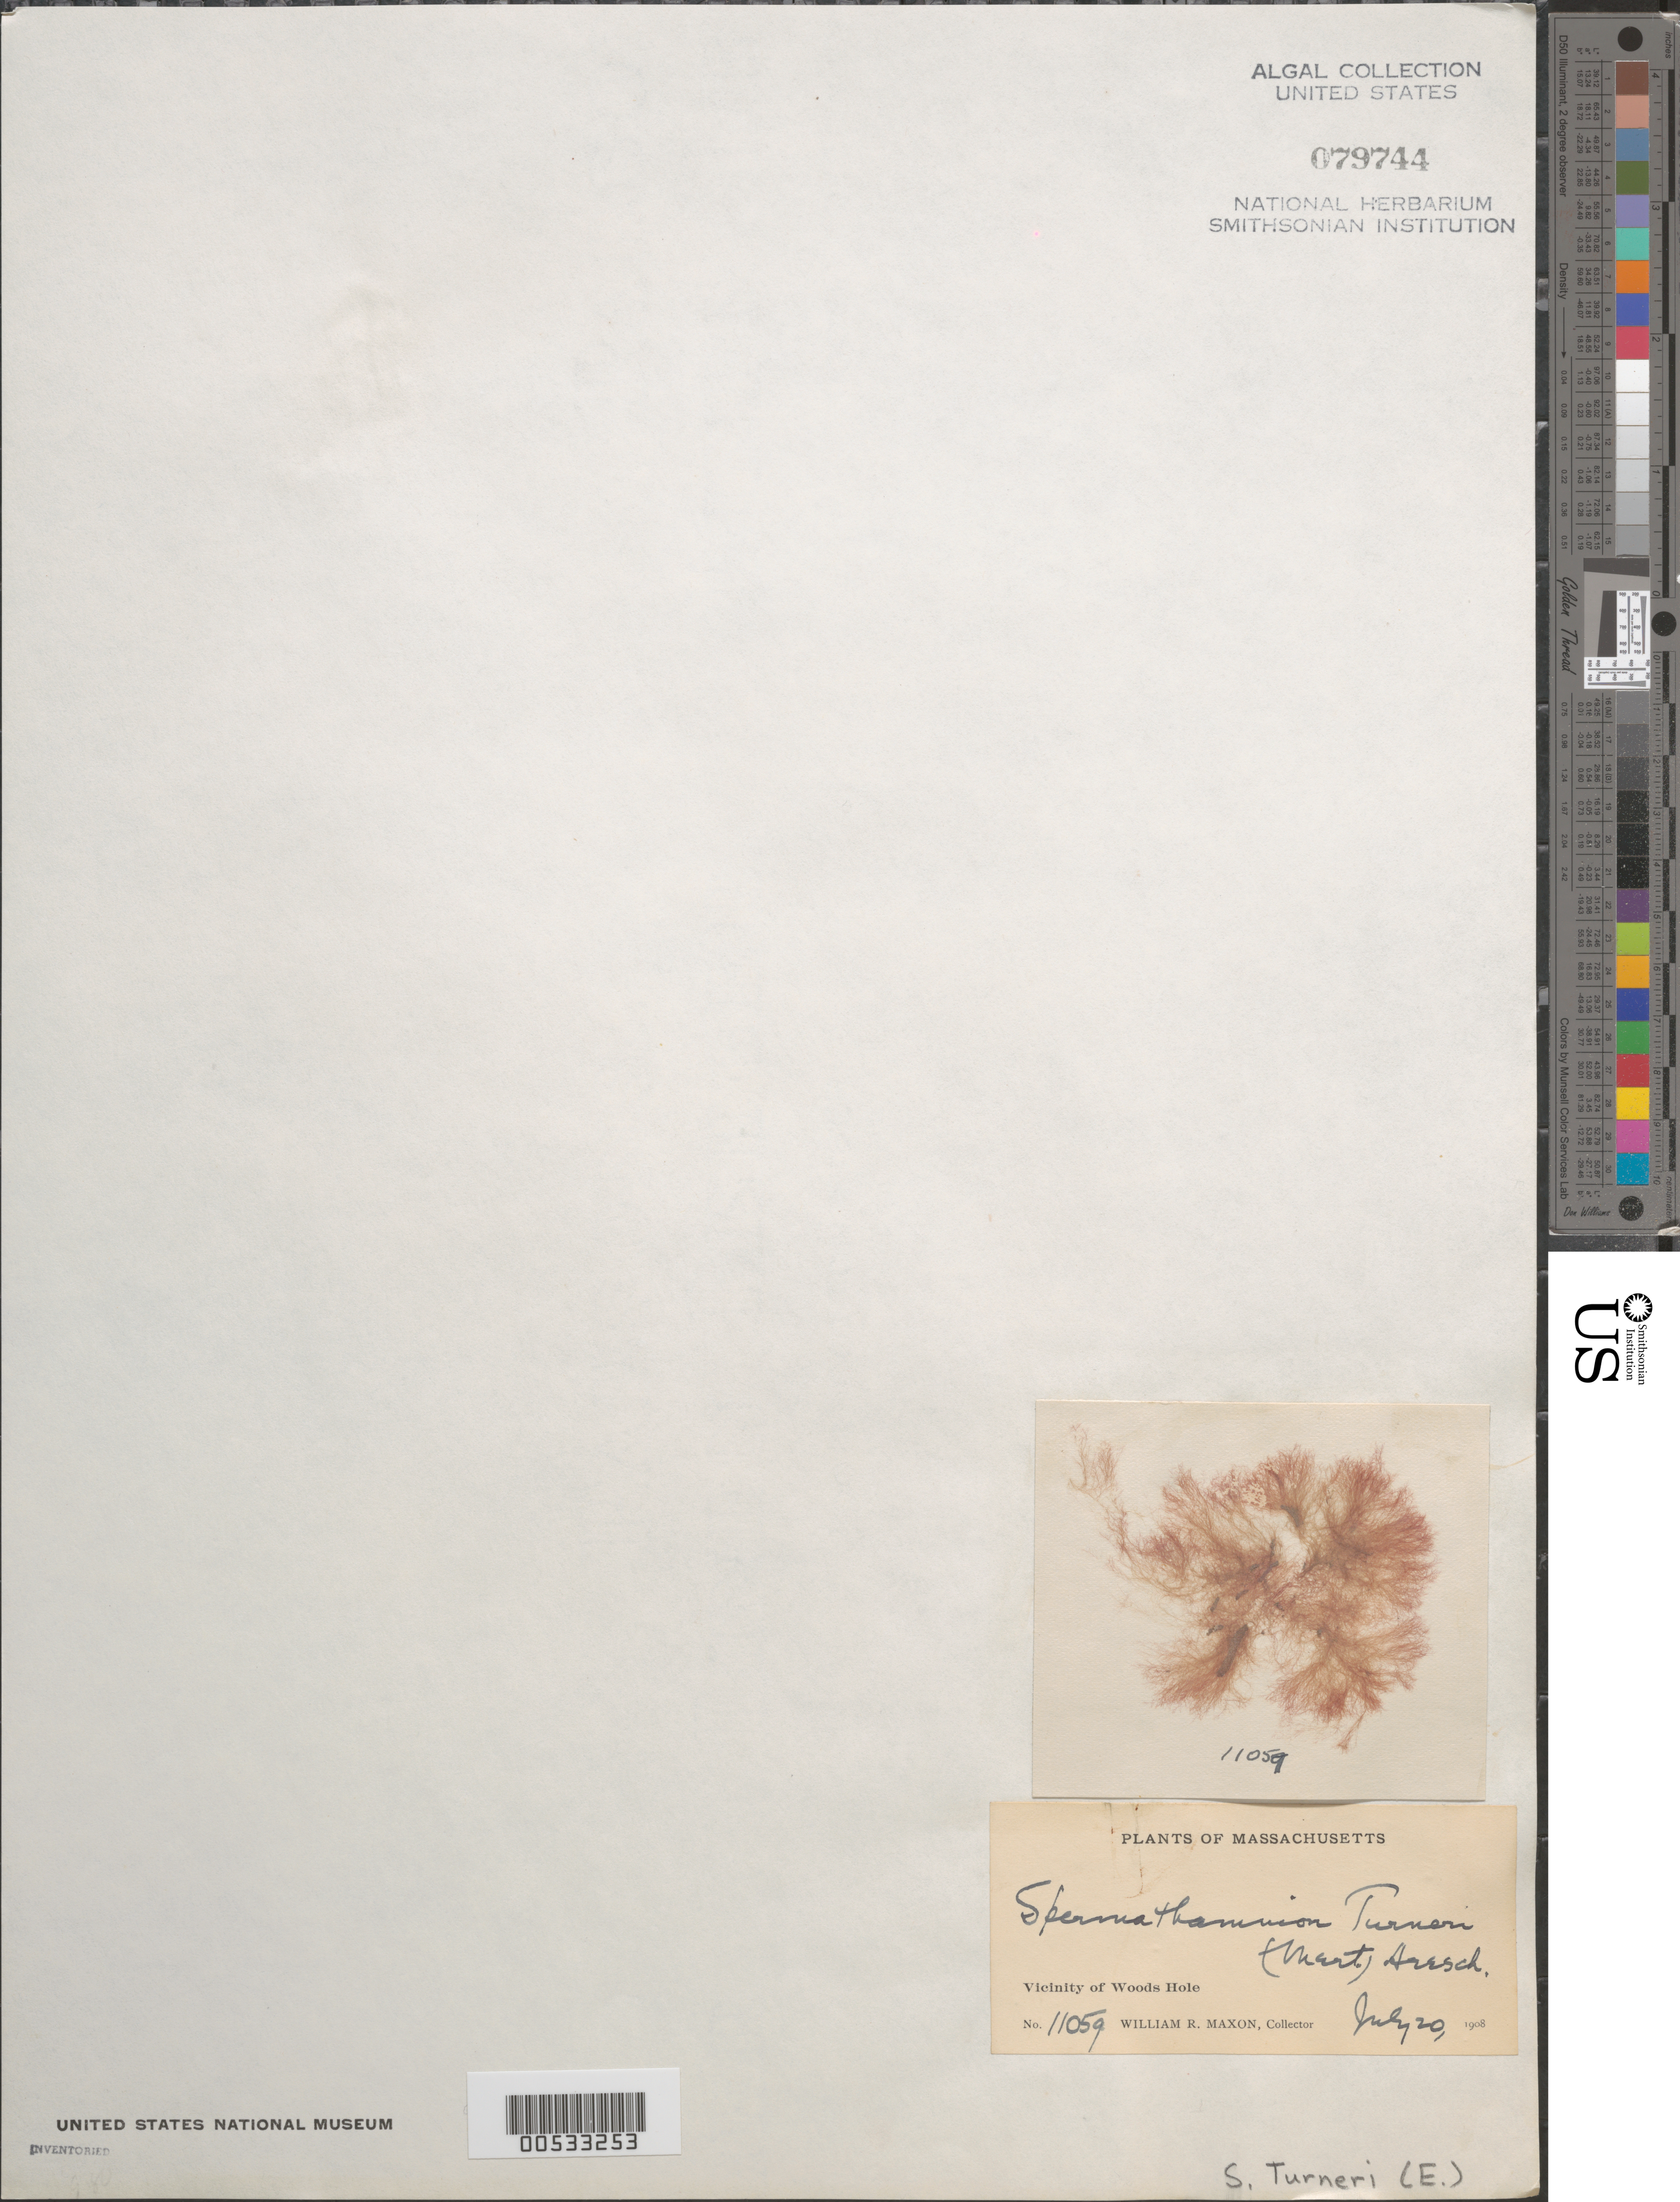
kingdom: Plantae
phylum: Rhodophyta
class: Florideophyceae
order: Ceramiales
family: Ceramiaceae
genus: Scagelothamnion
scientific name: Scagelothamnion turneri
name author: (Mert. ex Roth) A. Athanasiadis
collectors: W. R. Maxon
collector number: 11059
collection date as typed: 20 Jul 1908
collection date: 1908-07-20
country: United States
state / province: Massachusetts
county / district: Barnstable County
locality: Woods Hole area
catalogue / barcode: US 79744